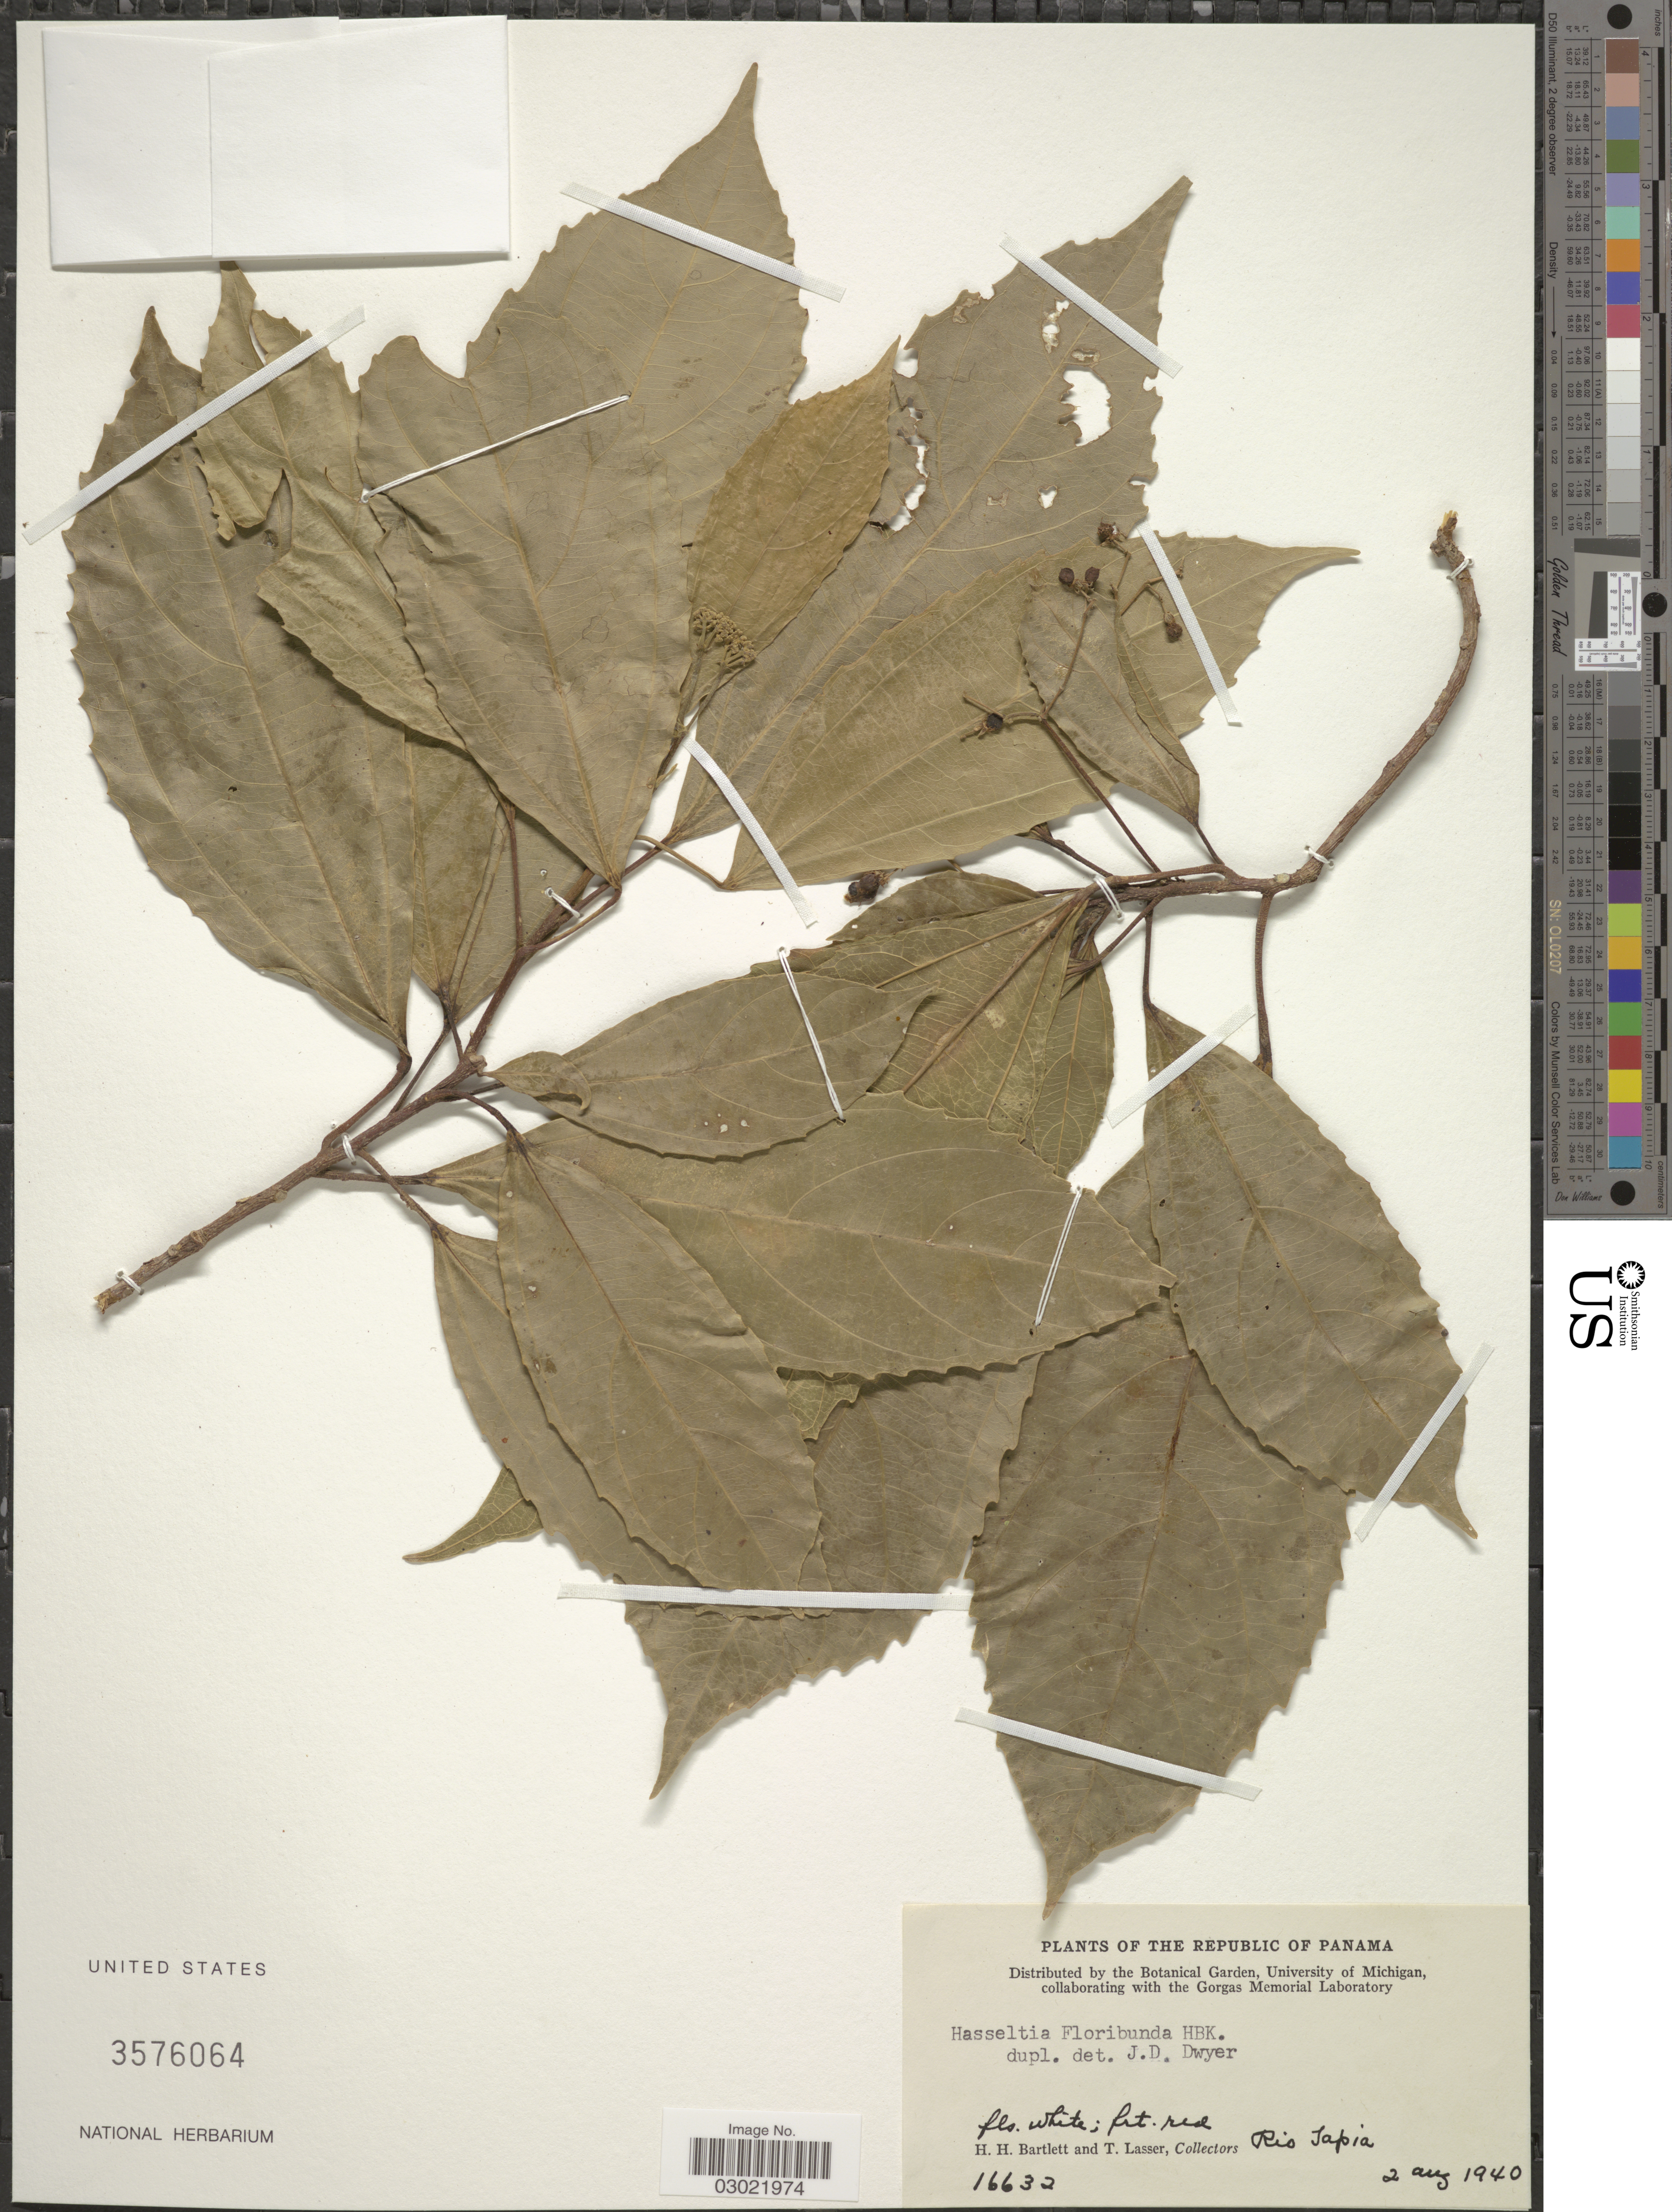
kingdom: Plantae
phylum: Tracheophyta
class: Magnoliopsida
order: Malpighiales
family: Salicaceae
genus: Hasseltia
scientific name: Hasseltia floribunda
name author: Kunth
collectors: H. H. Bartlett & T. Lasser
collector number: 16632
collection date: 1940-08-02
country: Panama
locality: The Republic of Panama. Rio Tapia.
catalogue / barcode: US 3576064